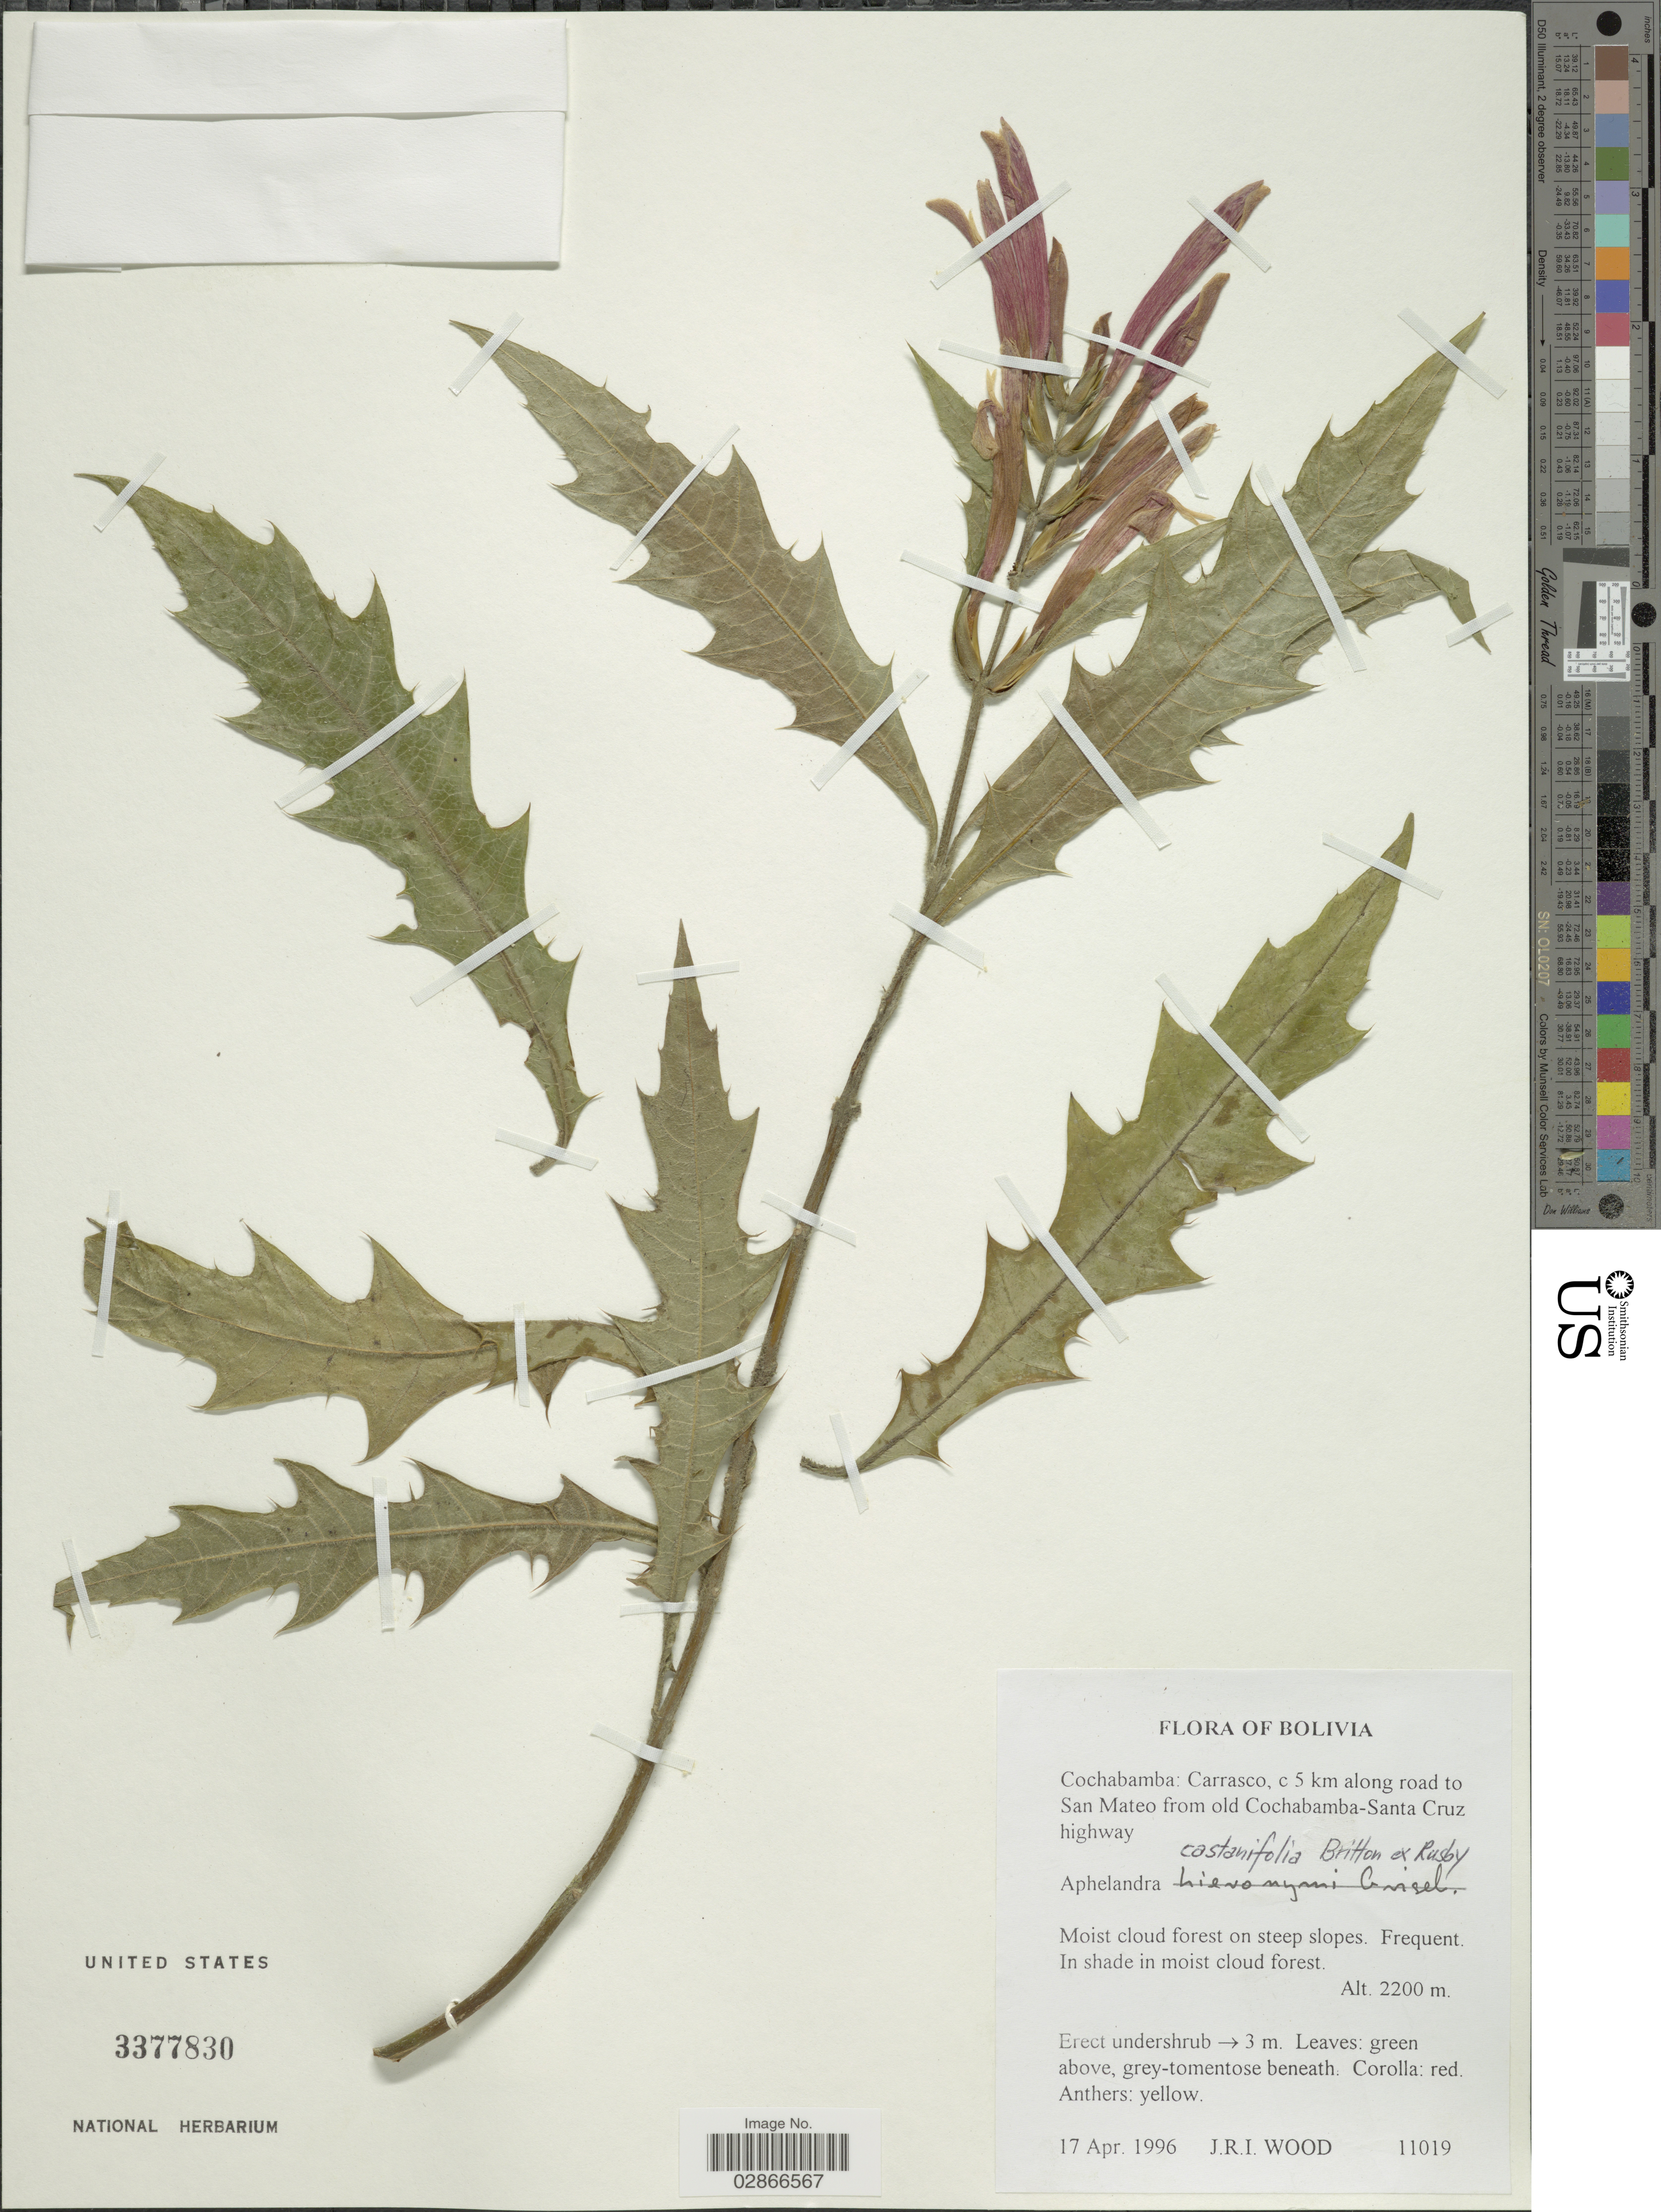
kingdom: Plantae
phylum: Tracheophyta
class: Magnoliopsida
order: Lamiales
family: Acanthaceae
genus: Aphelandra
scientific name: Aphelandra castanaefolia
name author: Britton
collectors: J. R. I. Wood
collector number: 11019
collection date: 1996-04-17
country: Bolivia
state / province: Cochabamba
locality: Carrasco, c 5 km along road to San Mateo from old Cochabamba-Santa Cruz highway.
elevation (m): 2200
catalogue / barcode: US 3377830